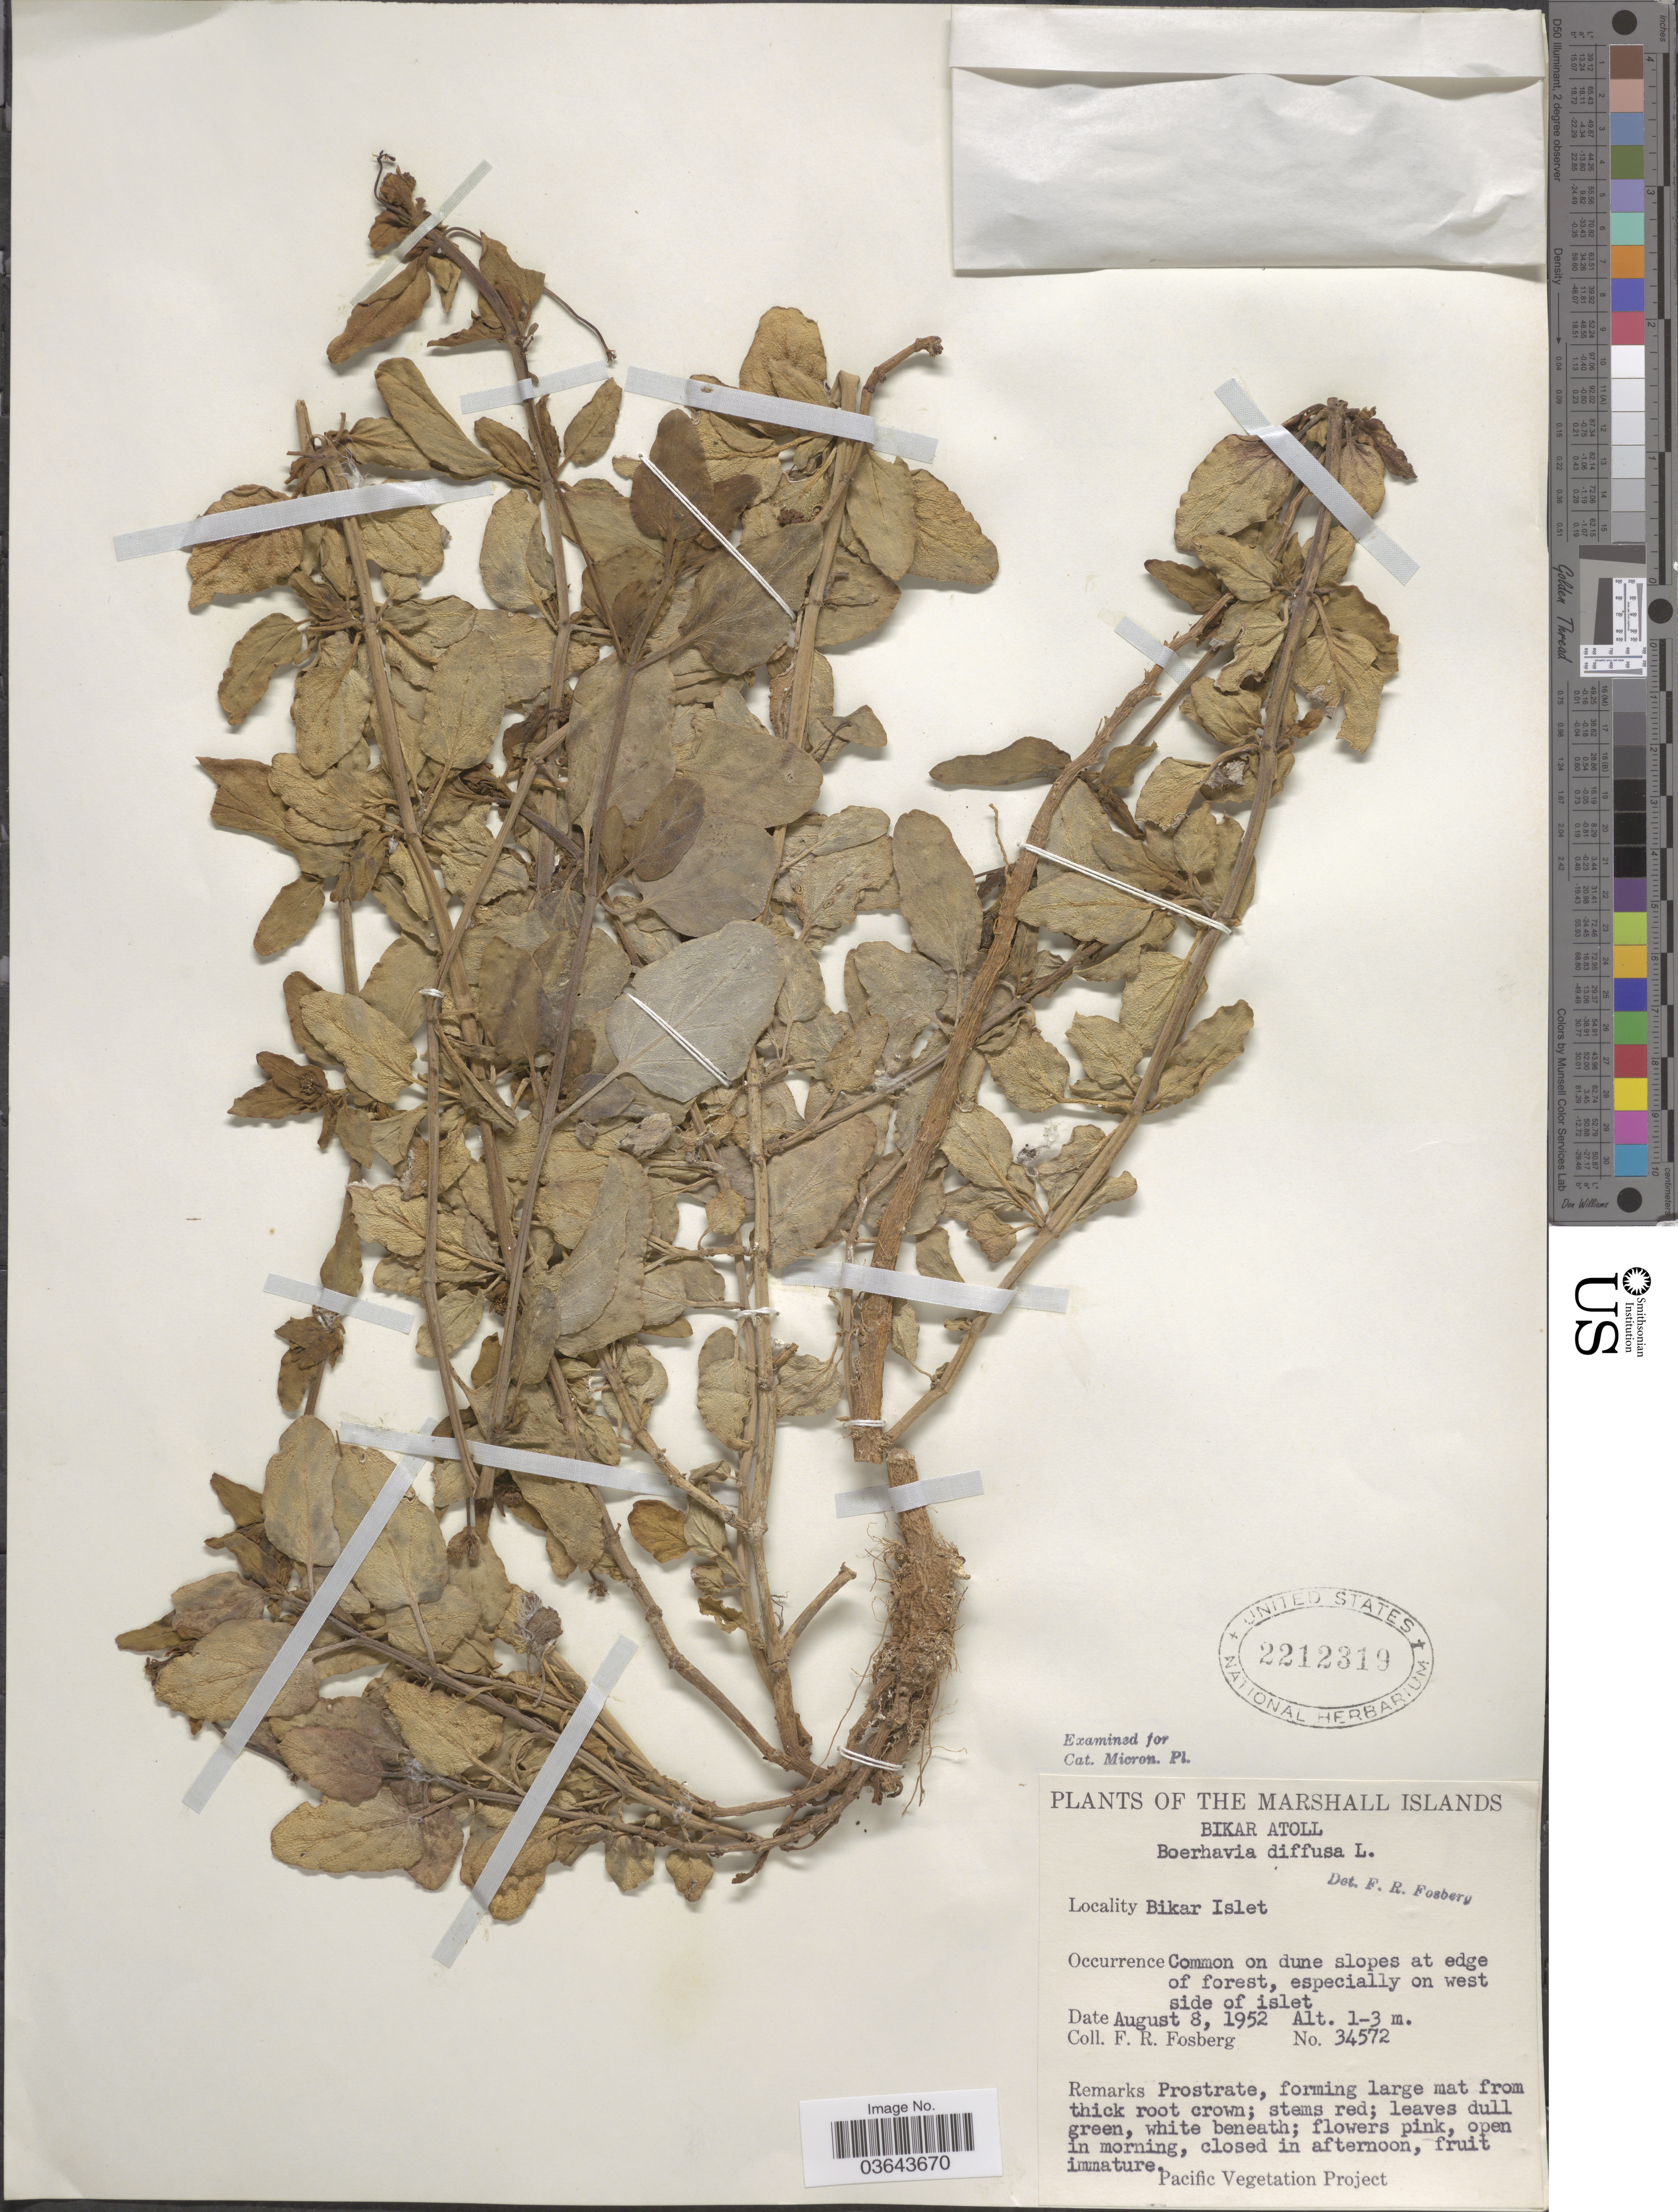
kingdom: Plantae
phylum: Tracheophyta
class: Magnoliopsida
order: Caryophyllales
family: Nyctaginaceae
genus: Boerhavia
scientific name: Boerhavia repens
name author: L.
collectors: F. R. Fosberg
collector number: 34572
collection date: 1952-08-08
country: Marshall Islands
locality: Bikar Atoll. Bikar Islet, on west side of islet.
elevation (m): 1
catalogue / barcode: US 2212319